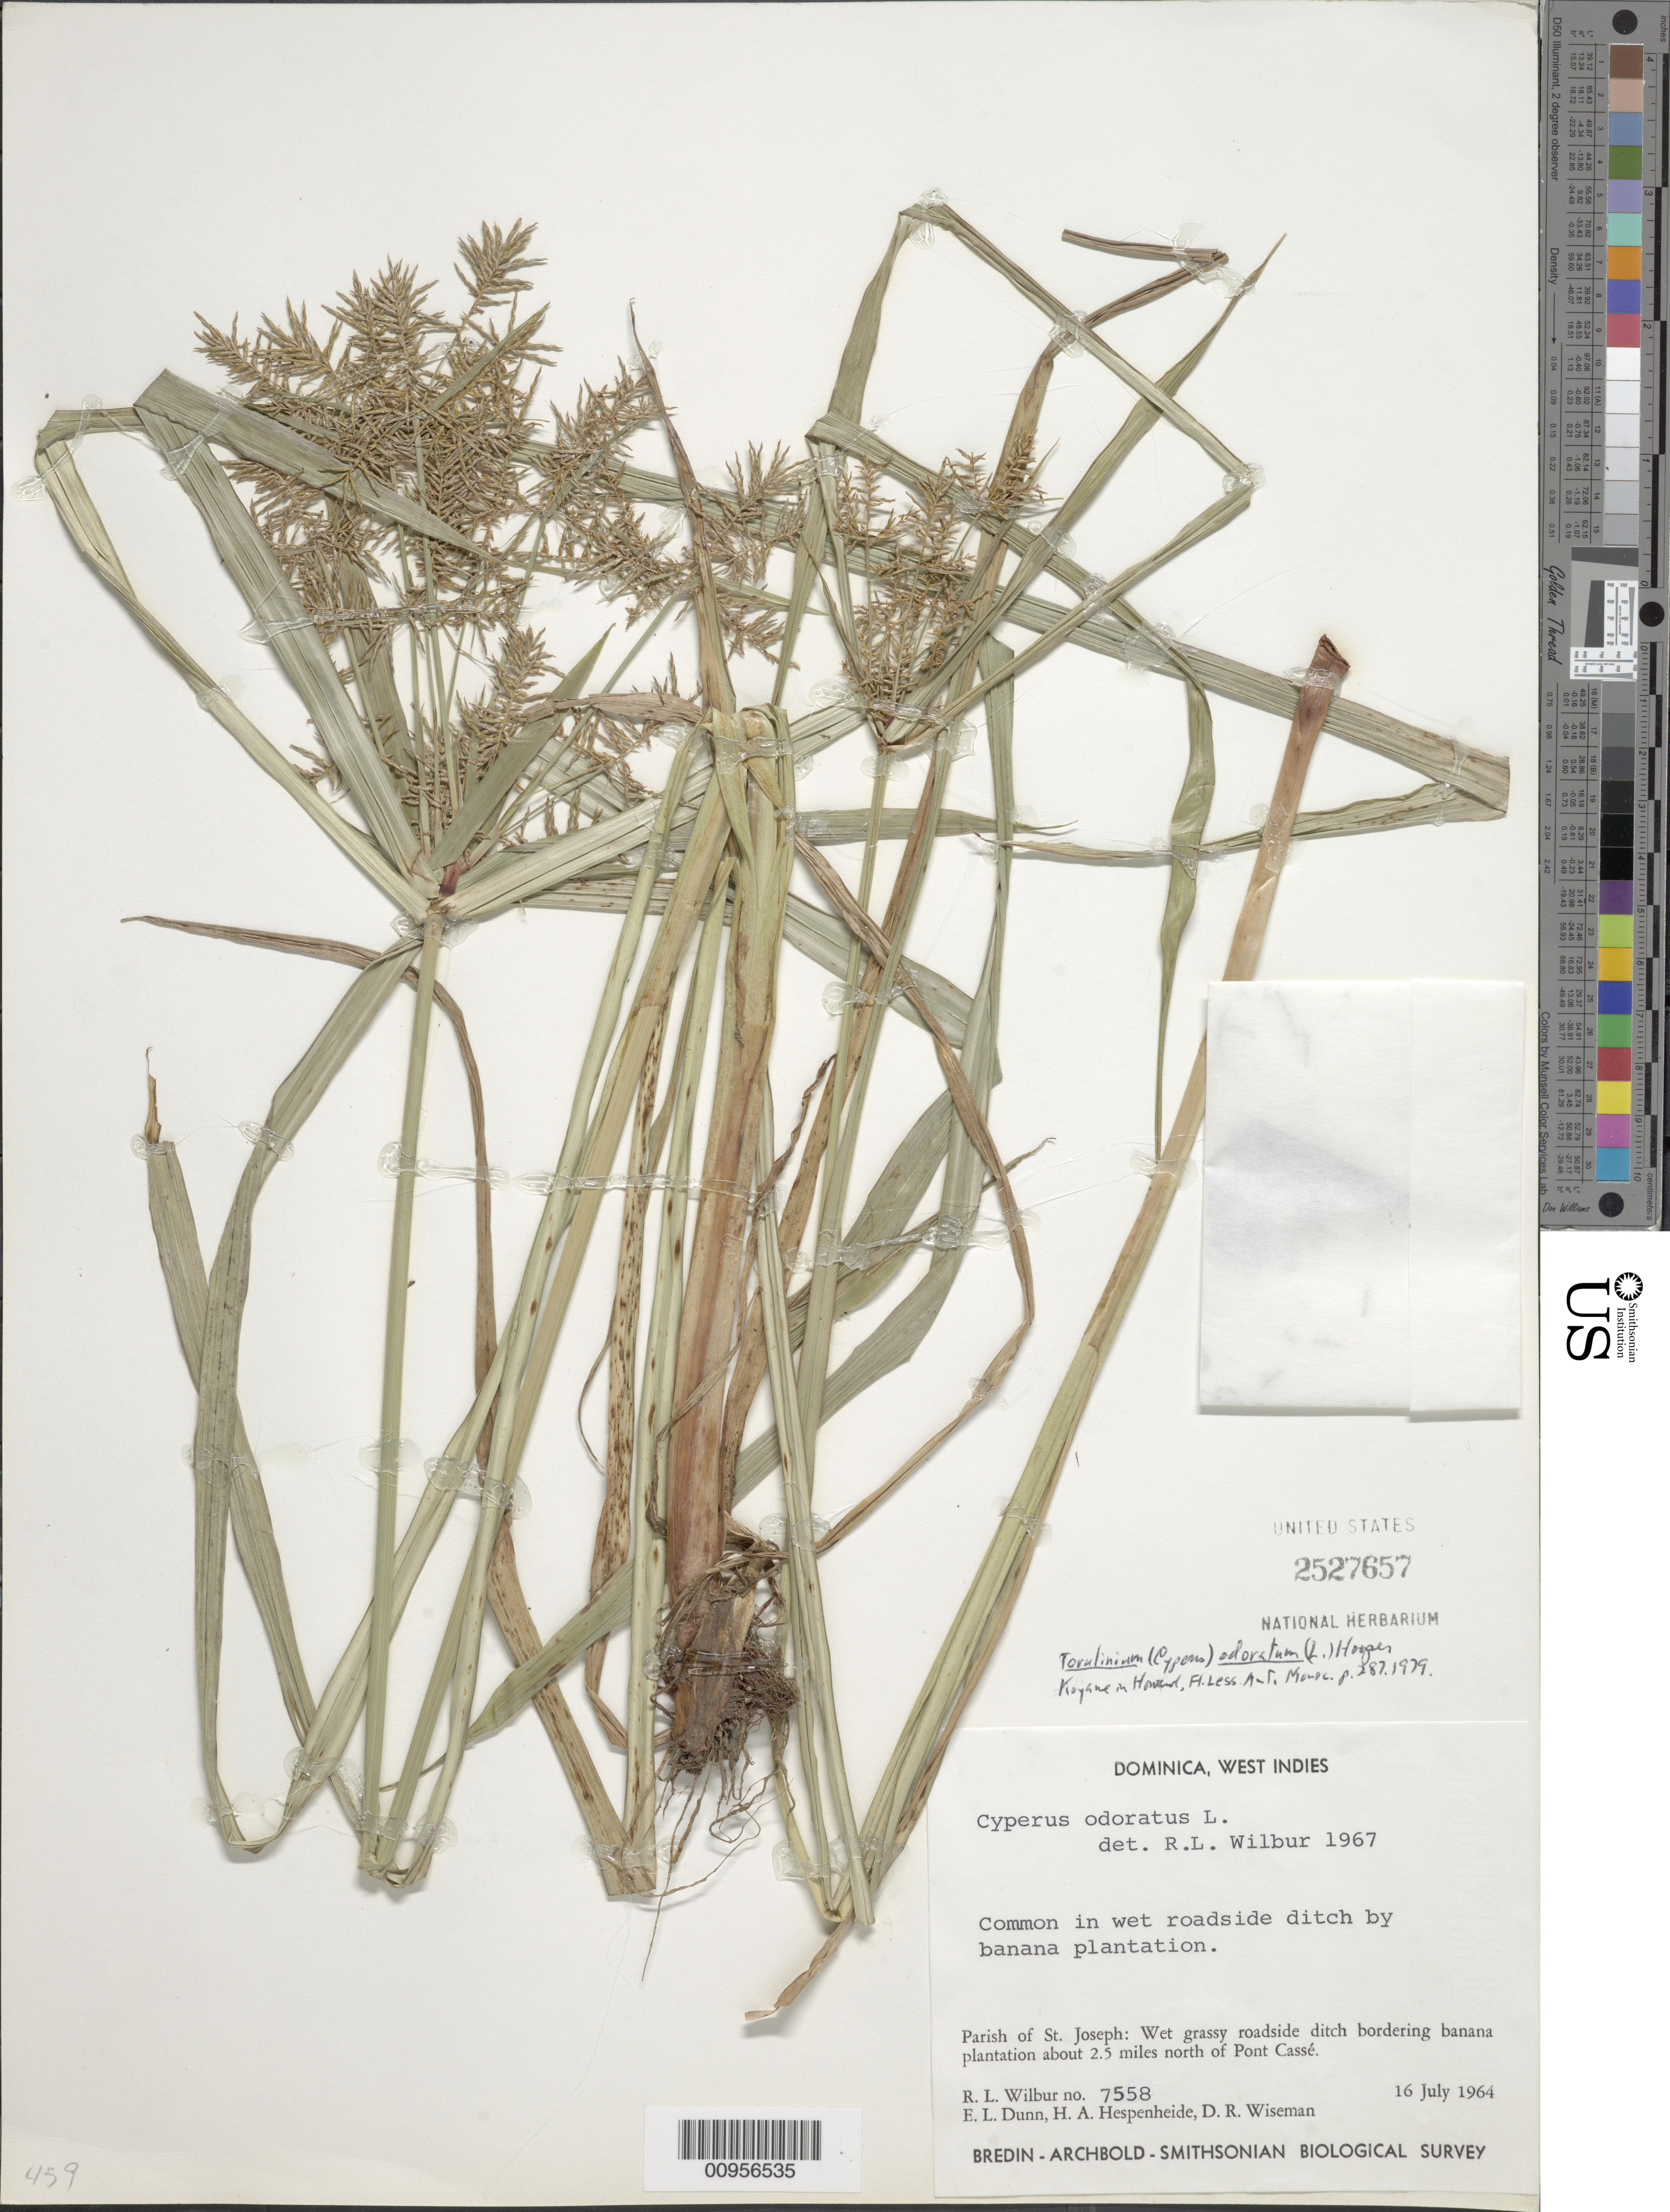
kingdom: Plantae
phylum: Tracheophyta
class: Liliopsida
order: Poales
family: Cyperaceae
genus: Cyperus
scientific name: Cyperus odoratus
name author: L.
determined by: Wilbur, R. L.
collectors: R. L. Wilbur, E. Dunn, H. A. Hespenheide & D. R. Wiseman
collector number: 7558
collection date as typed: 16 Jul 1964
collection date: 1964-07-16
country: Dominica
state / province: St. Joseph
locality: Roadside ditch bordering banana plantation about 2.5 miles N of Pont Cassé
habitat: Wet roadside ditch by banana plantation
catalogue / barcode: US 2527657